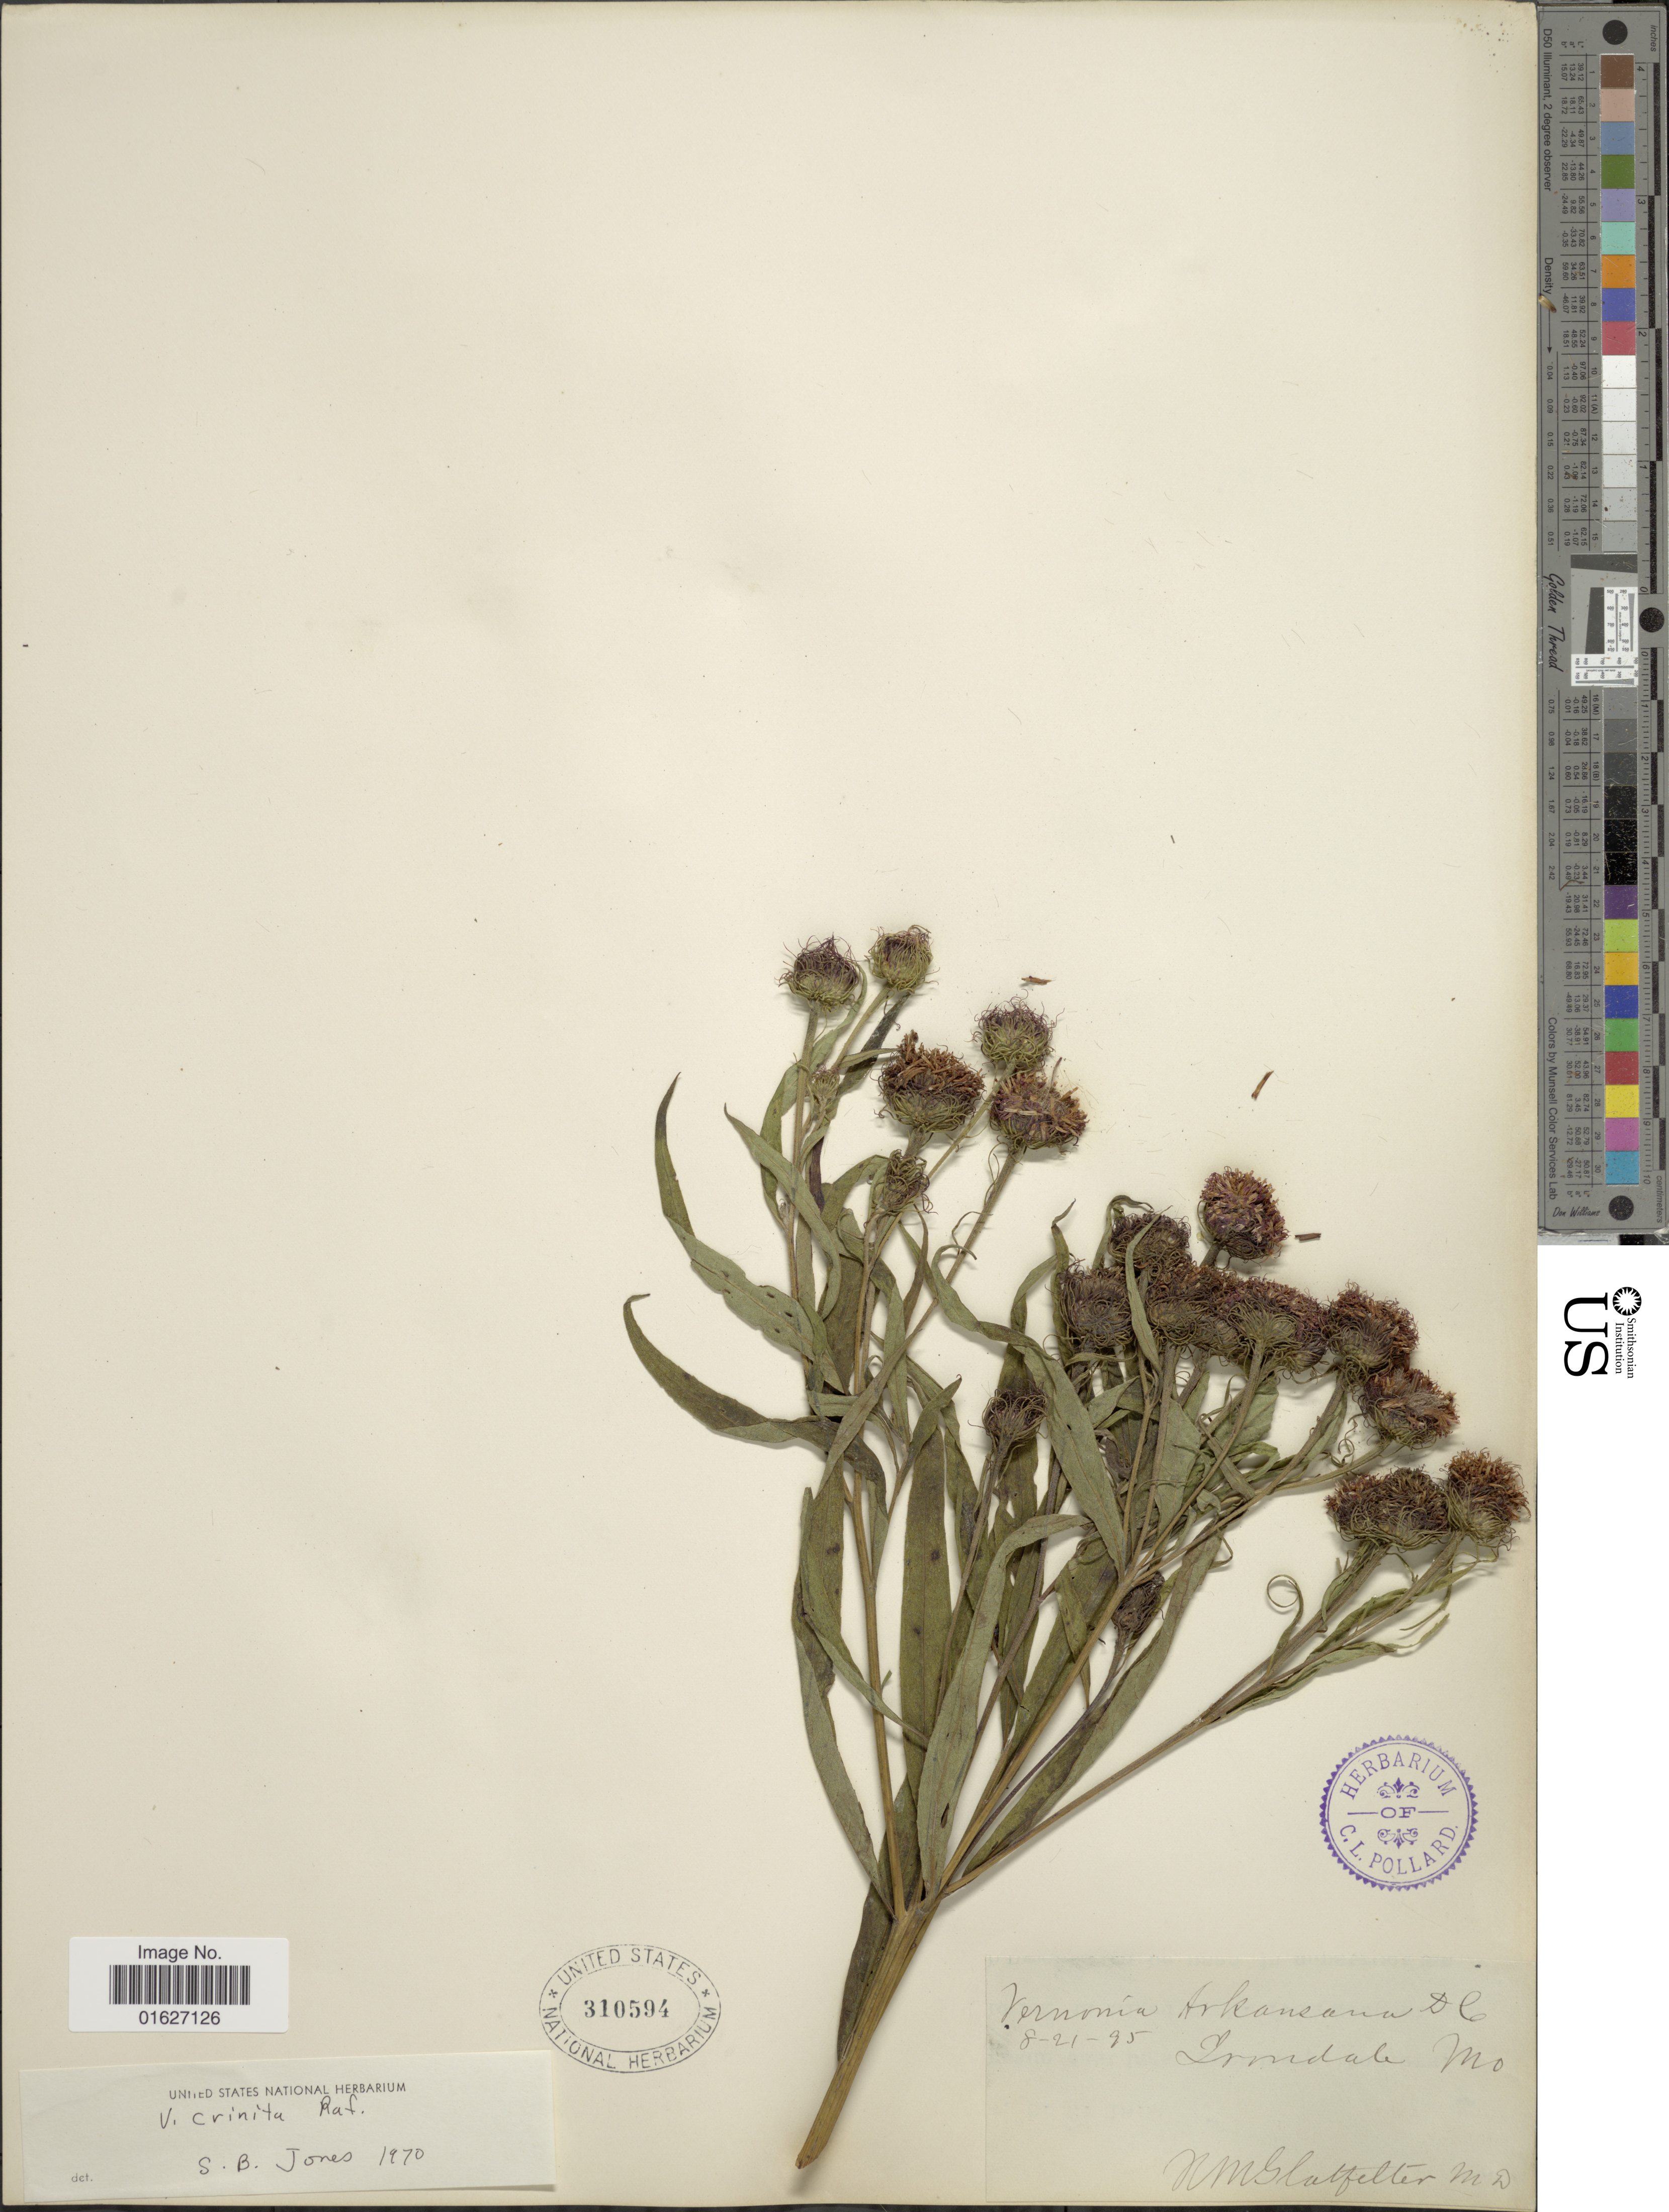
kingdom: Plantae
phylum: Tracheophyta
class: Magnoliopsida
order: Asterales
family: Asteraceae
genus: Vernonia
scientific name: Vernonia arkansana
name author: DC.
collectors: N. M. Glatfelter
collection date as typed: Transcribed d/m/y: 21/8/95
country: United States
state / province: Missouri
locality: Irondale.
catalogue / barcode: US 310594